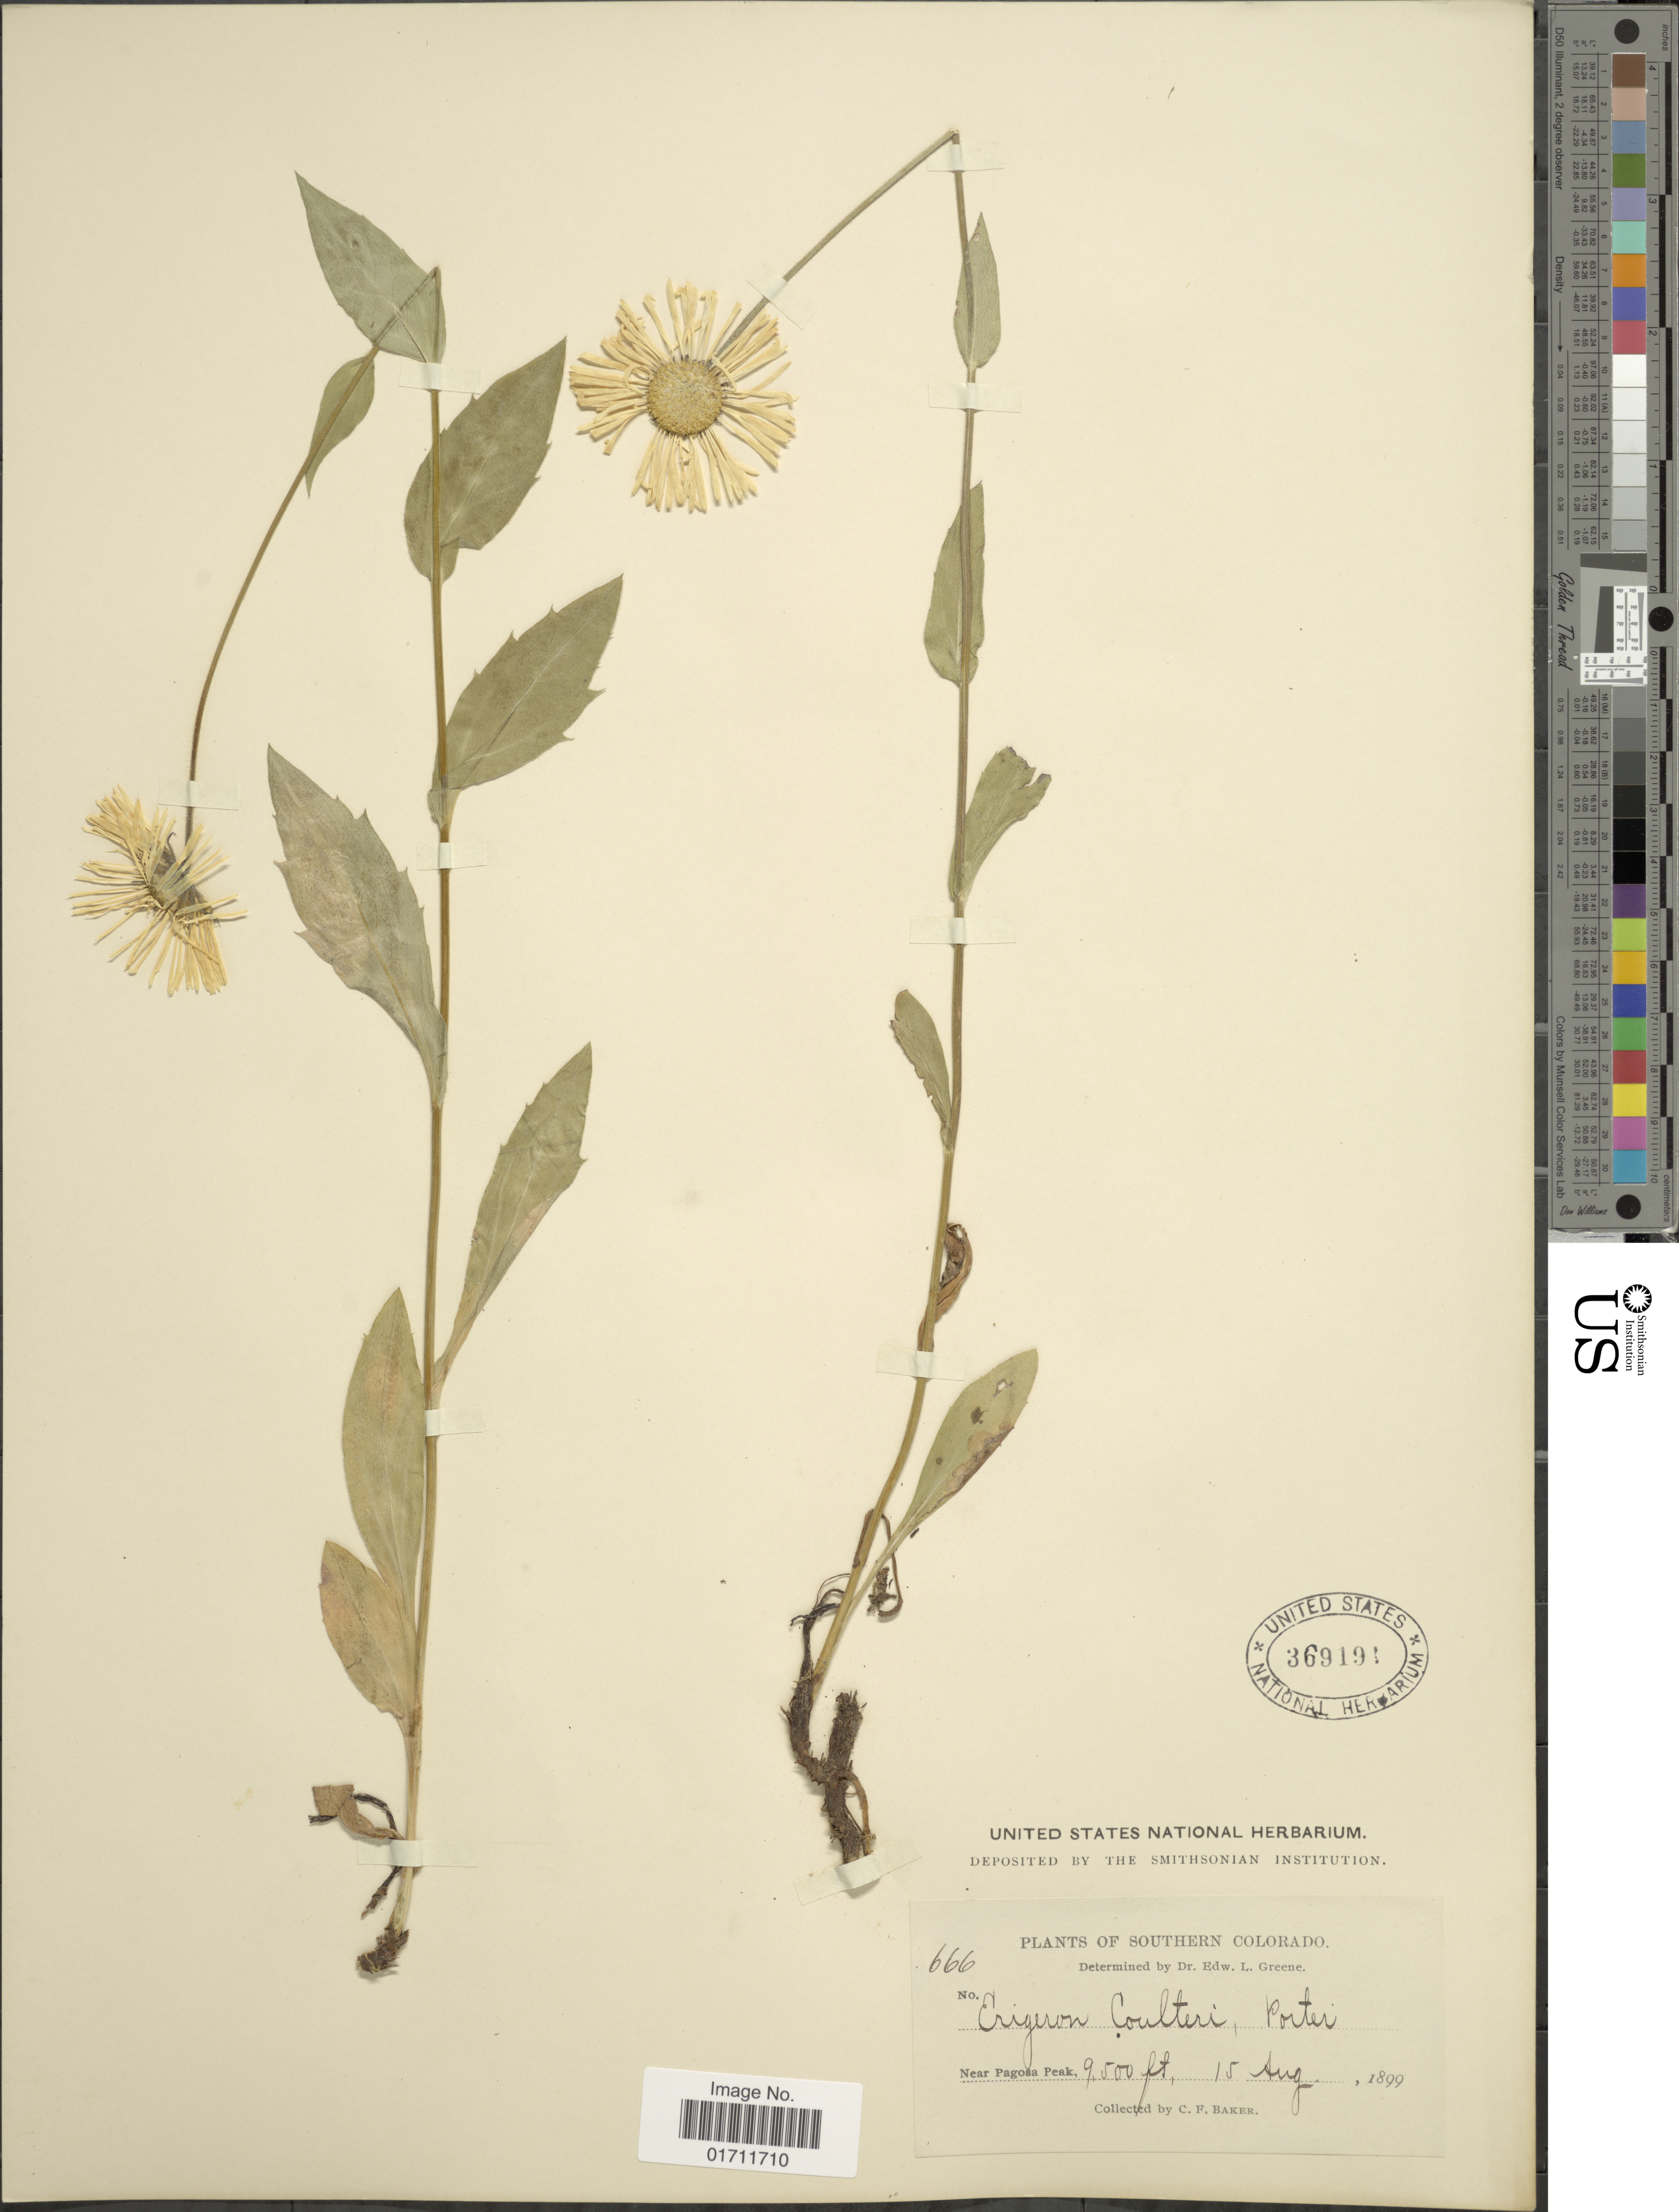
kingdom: Plantae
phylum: Tracheophyta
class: Magnoliopsida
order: Asterales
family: Asteraceae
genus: Erigeron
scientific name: Erigeron coulteri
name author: Porter in Porter & J.M. Coult.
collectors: C. F. Baker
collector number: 666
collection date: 1899-08-15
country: United States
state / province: Colorado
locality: Southern Colorado, Near Pagosa Peak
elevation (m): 2896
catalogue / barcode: US 369191